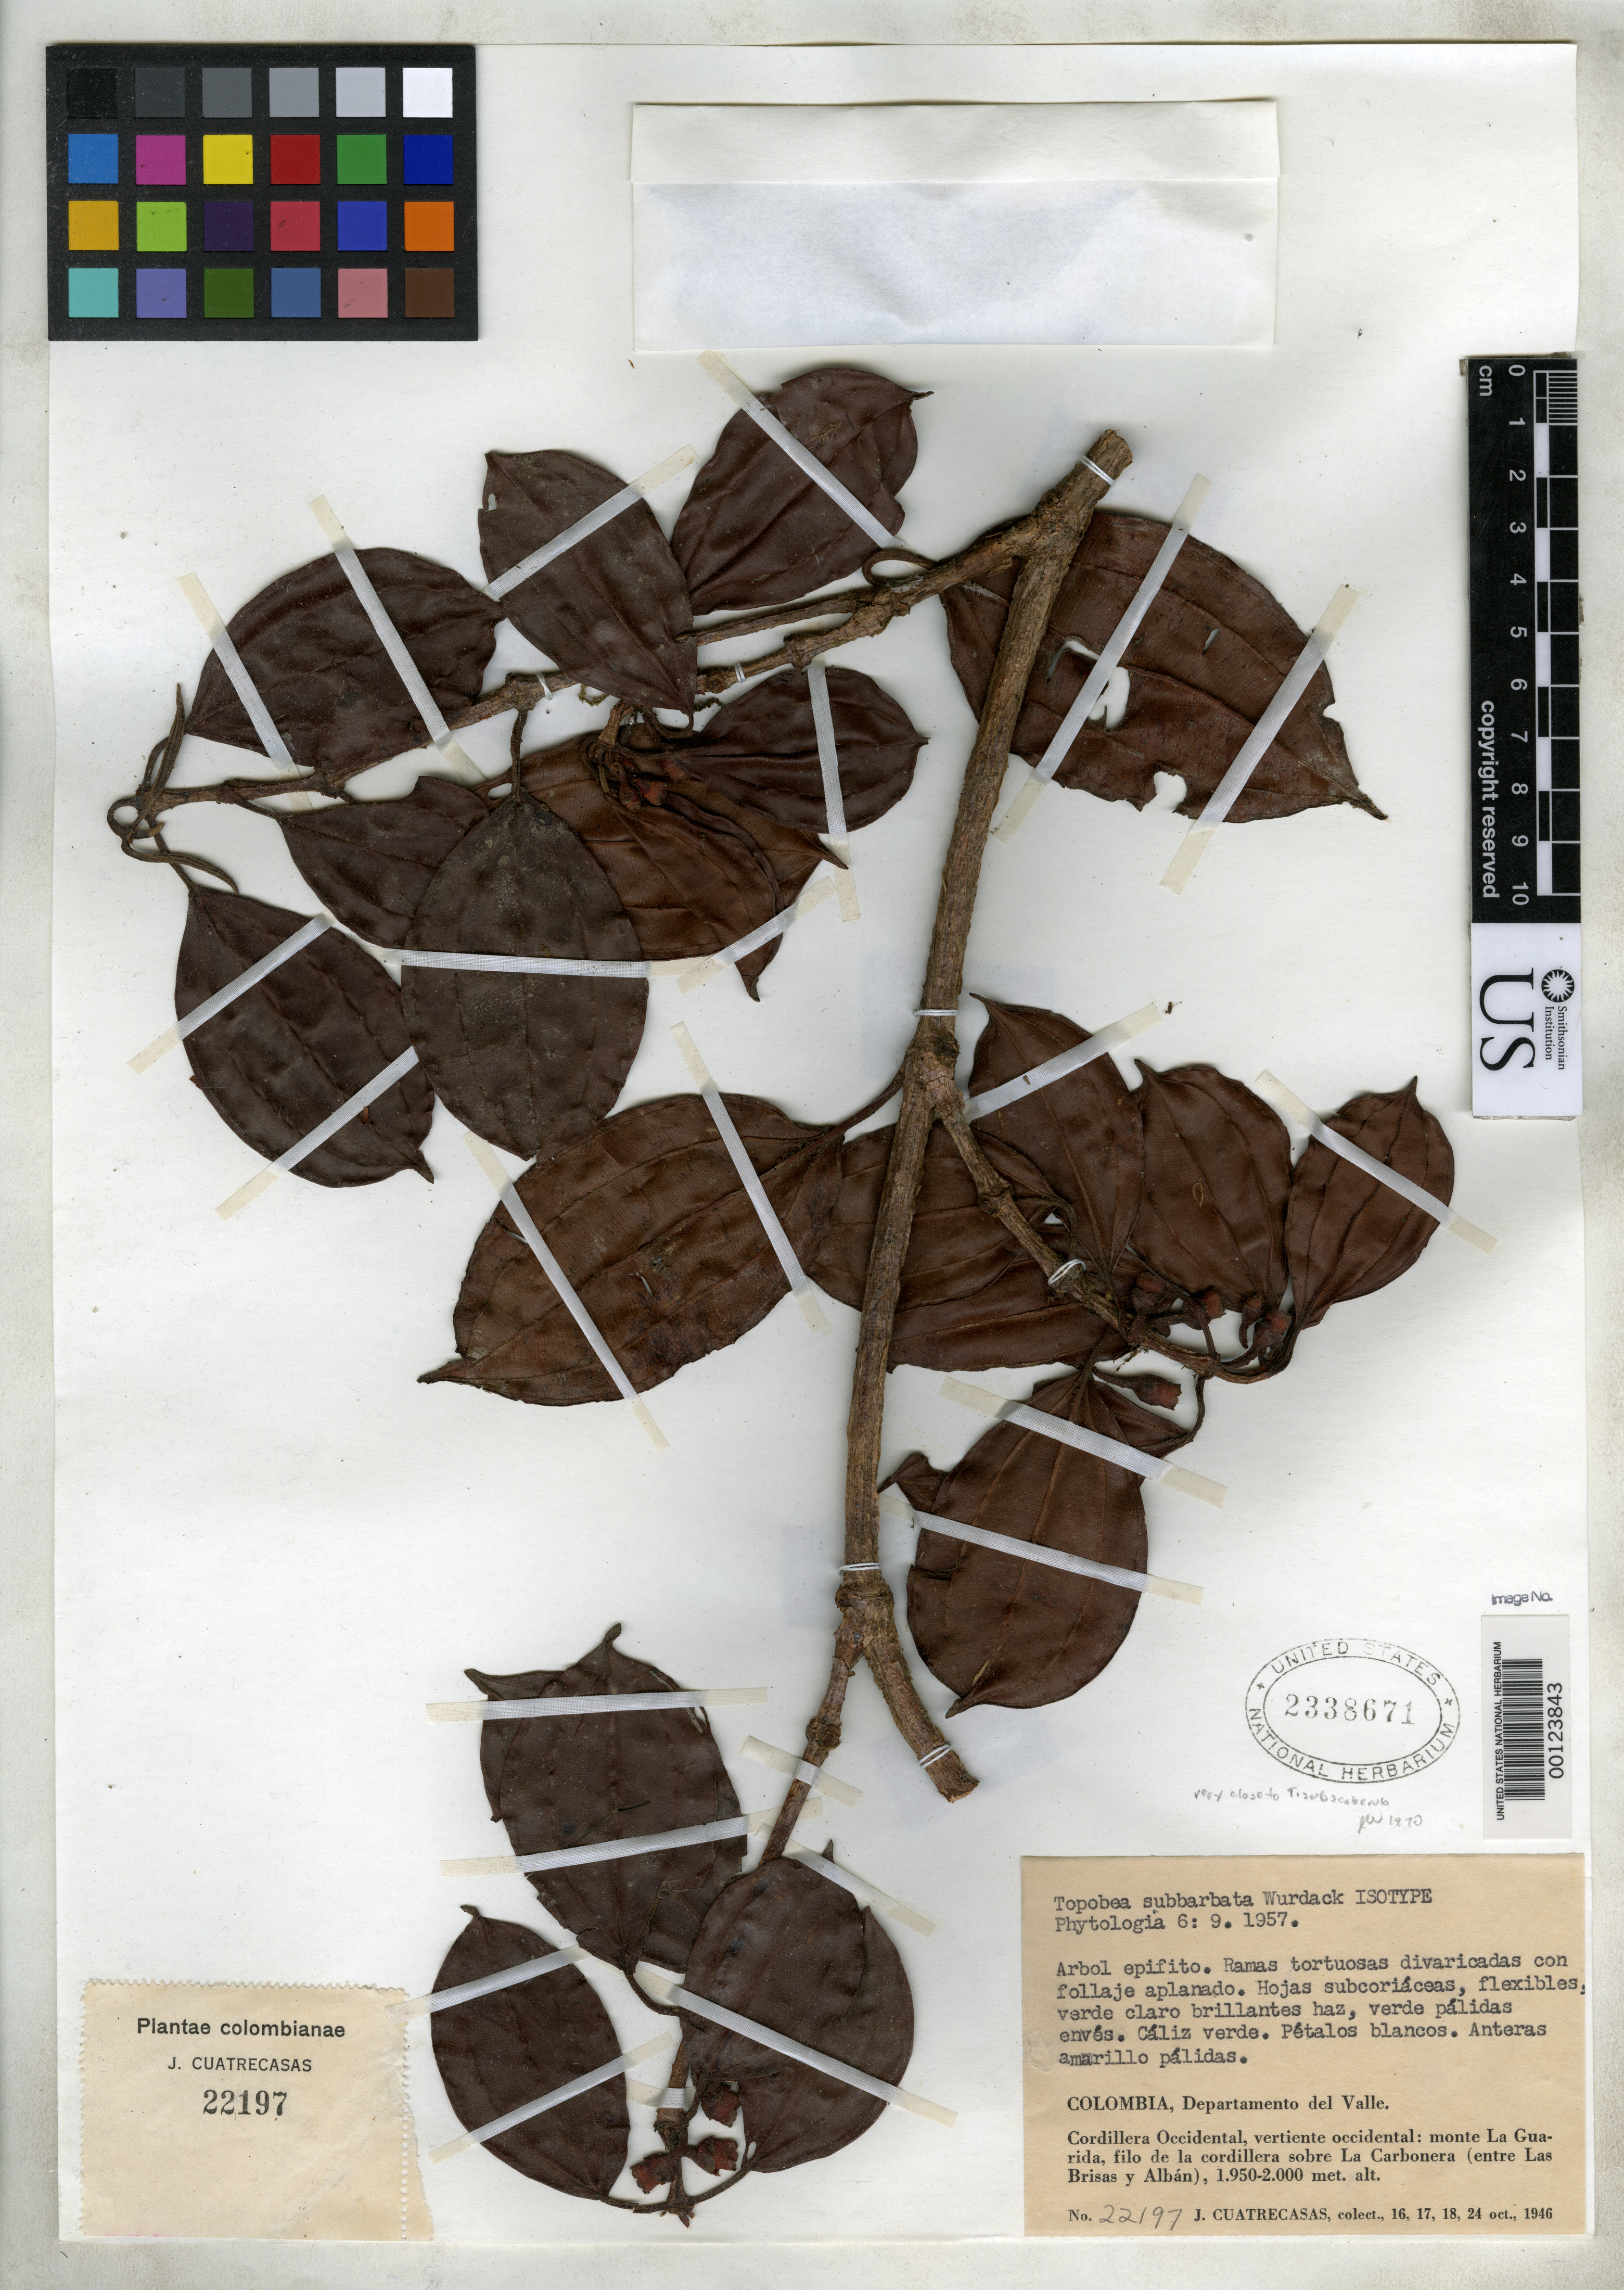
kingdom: Plantae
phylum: Tracheophyta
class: Magnoliopsida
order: Myrtales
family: Melastomataceae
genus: Topobea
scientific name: Topobea subbarbata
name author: Wurdack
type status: Isotype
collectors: J. Cuatrecasas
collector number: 22197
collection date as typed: Oct 1946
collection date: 1946-10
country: Colombia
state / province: Valle del Cauca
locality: Cordillera Occidental, Monte Laguarida, between las Brisas and Alban.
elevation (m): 1950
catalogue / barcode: US 2338671